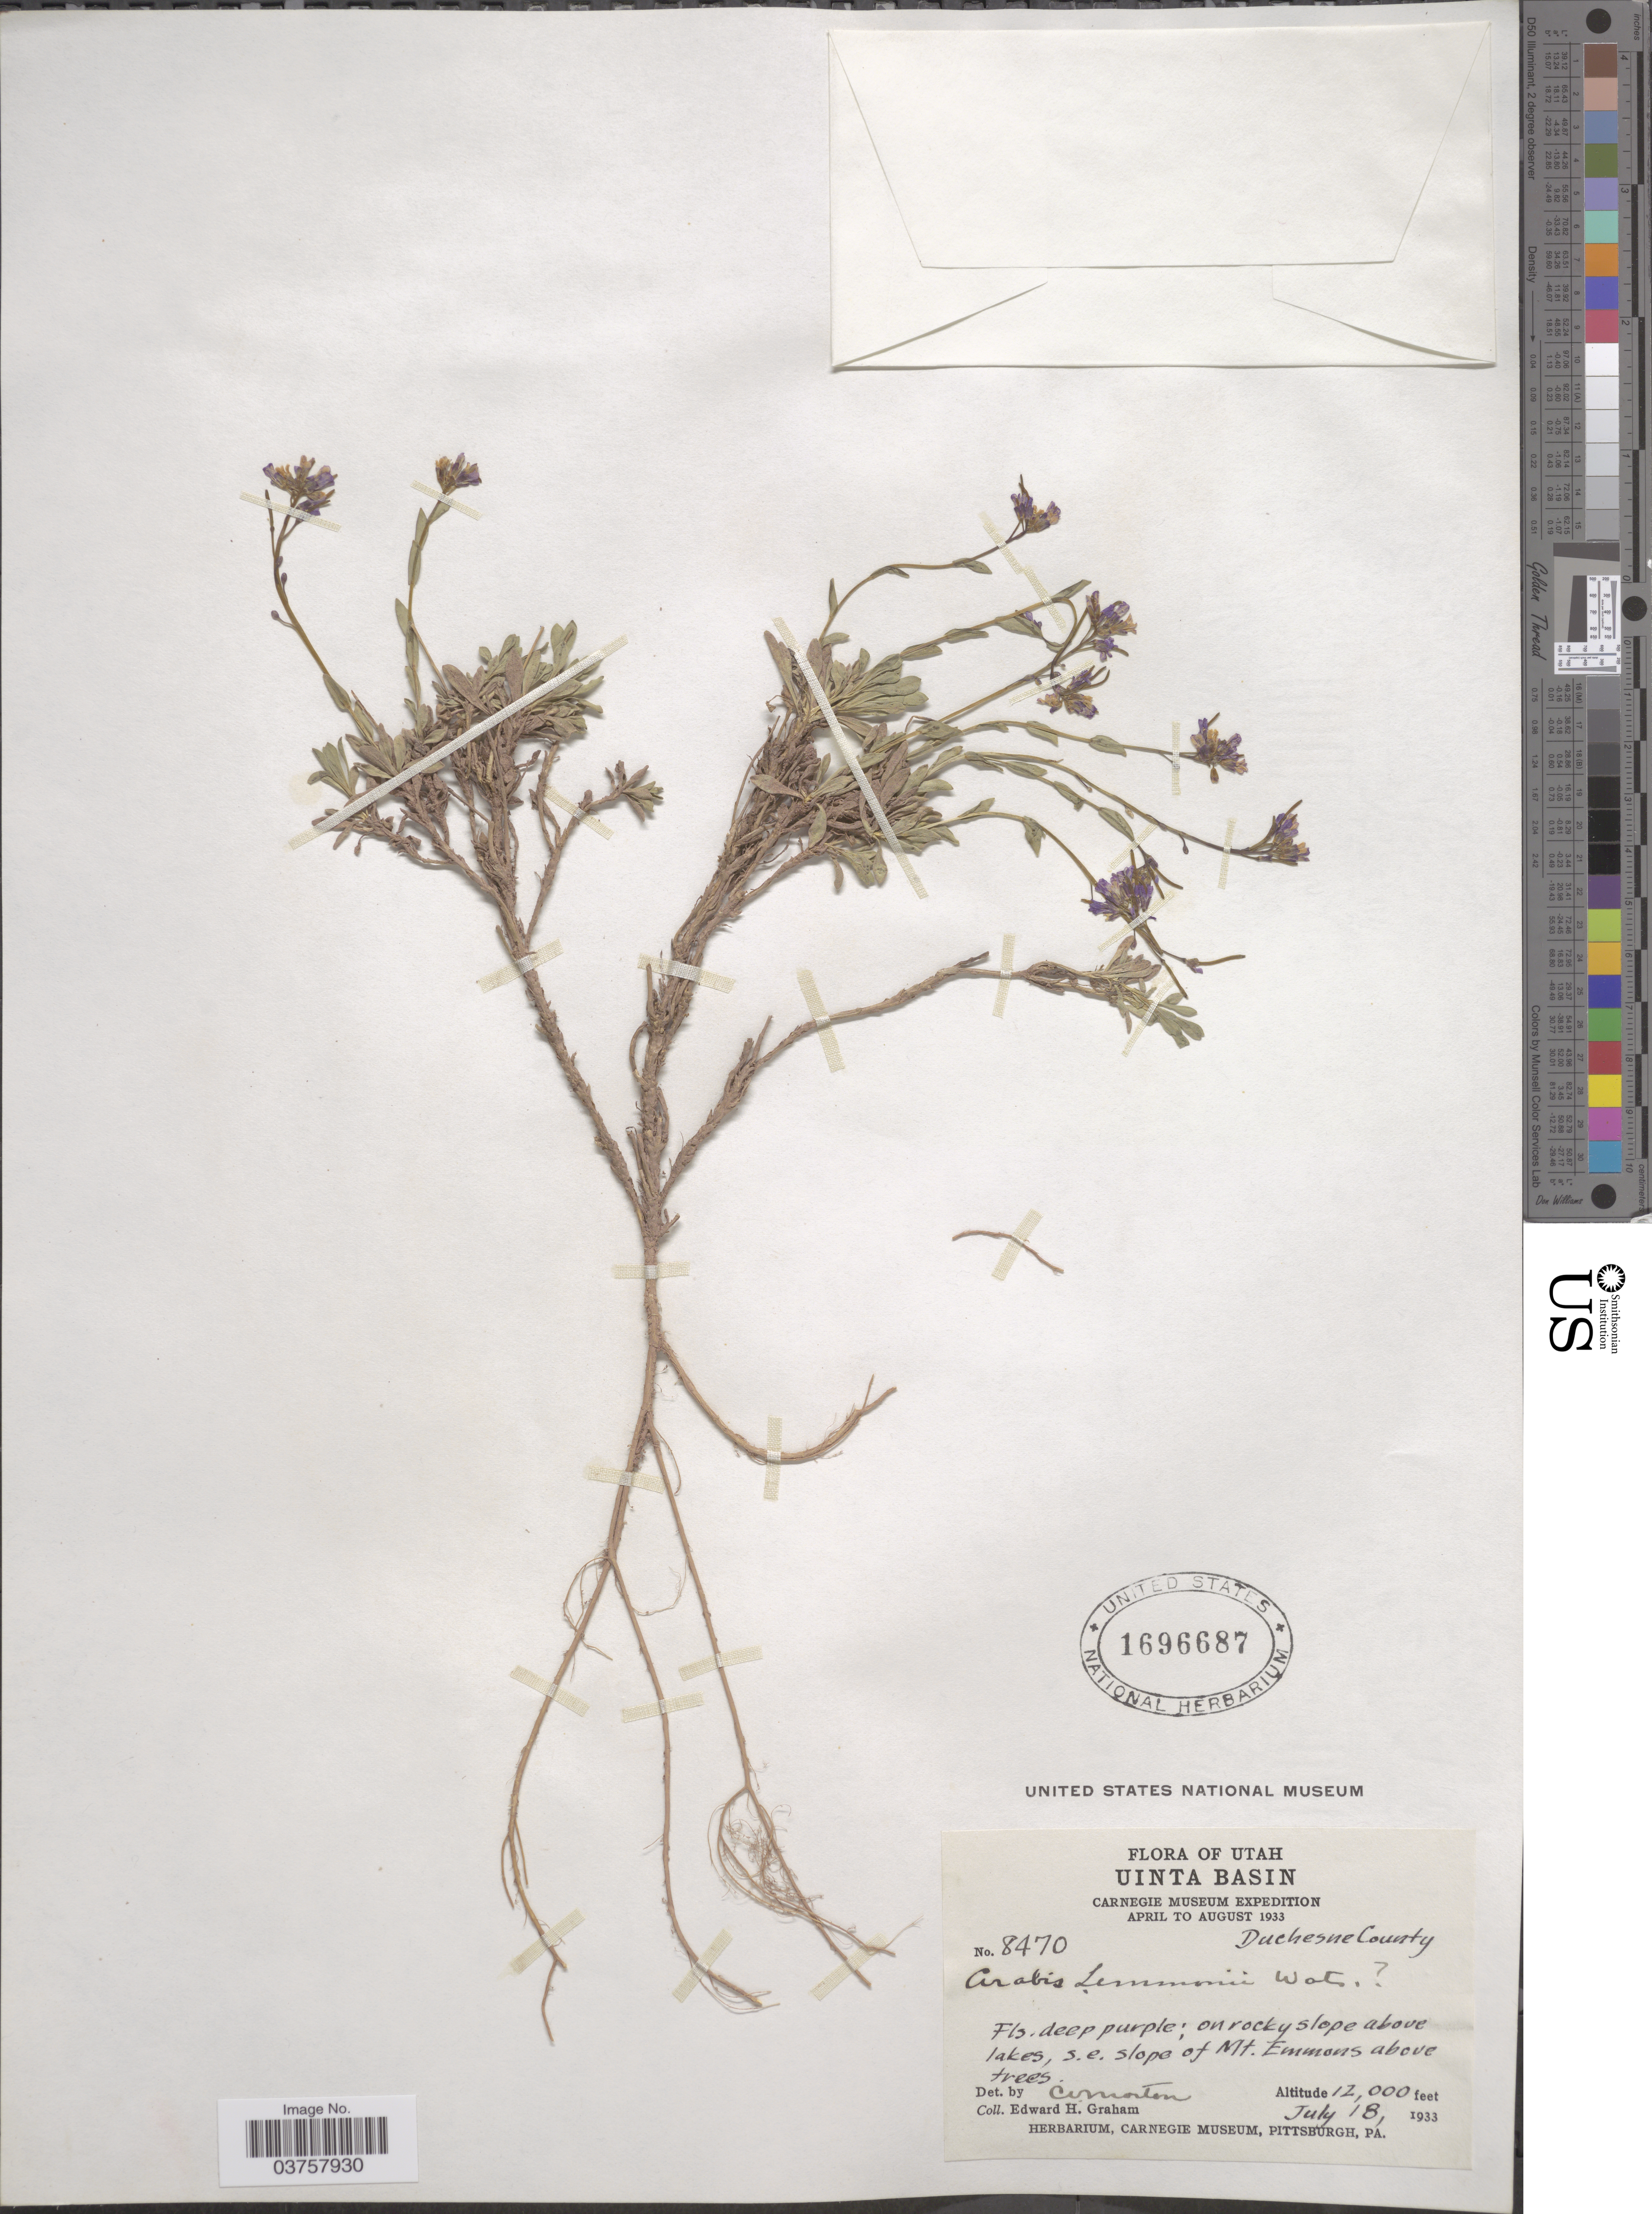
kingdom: Plantae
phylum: Tracheophyta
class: Magnoliopsida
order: Brassicales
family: Brassicaceae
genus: Arabis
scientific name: Arabis lemmonii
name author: S. Watson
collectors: E. H. Graham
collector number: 8470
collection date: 1933-07-18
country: United States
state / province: Utah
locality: Uinta Basin. Duchesne County. S.E. slope of Mt. Emmons above trees.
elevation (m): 3658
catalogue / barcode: US 1696687